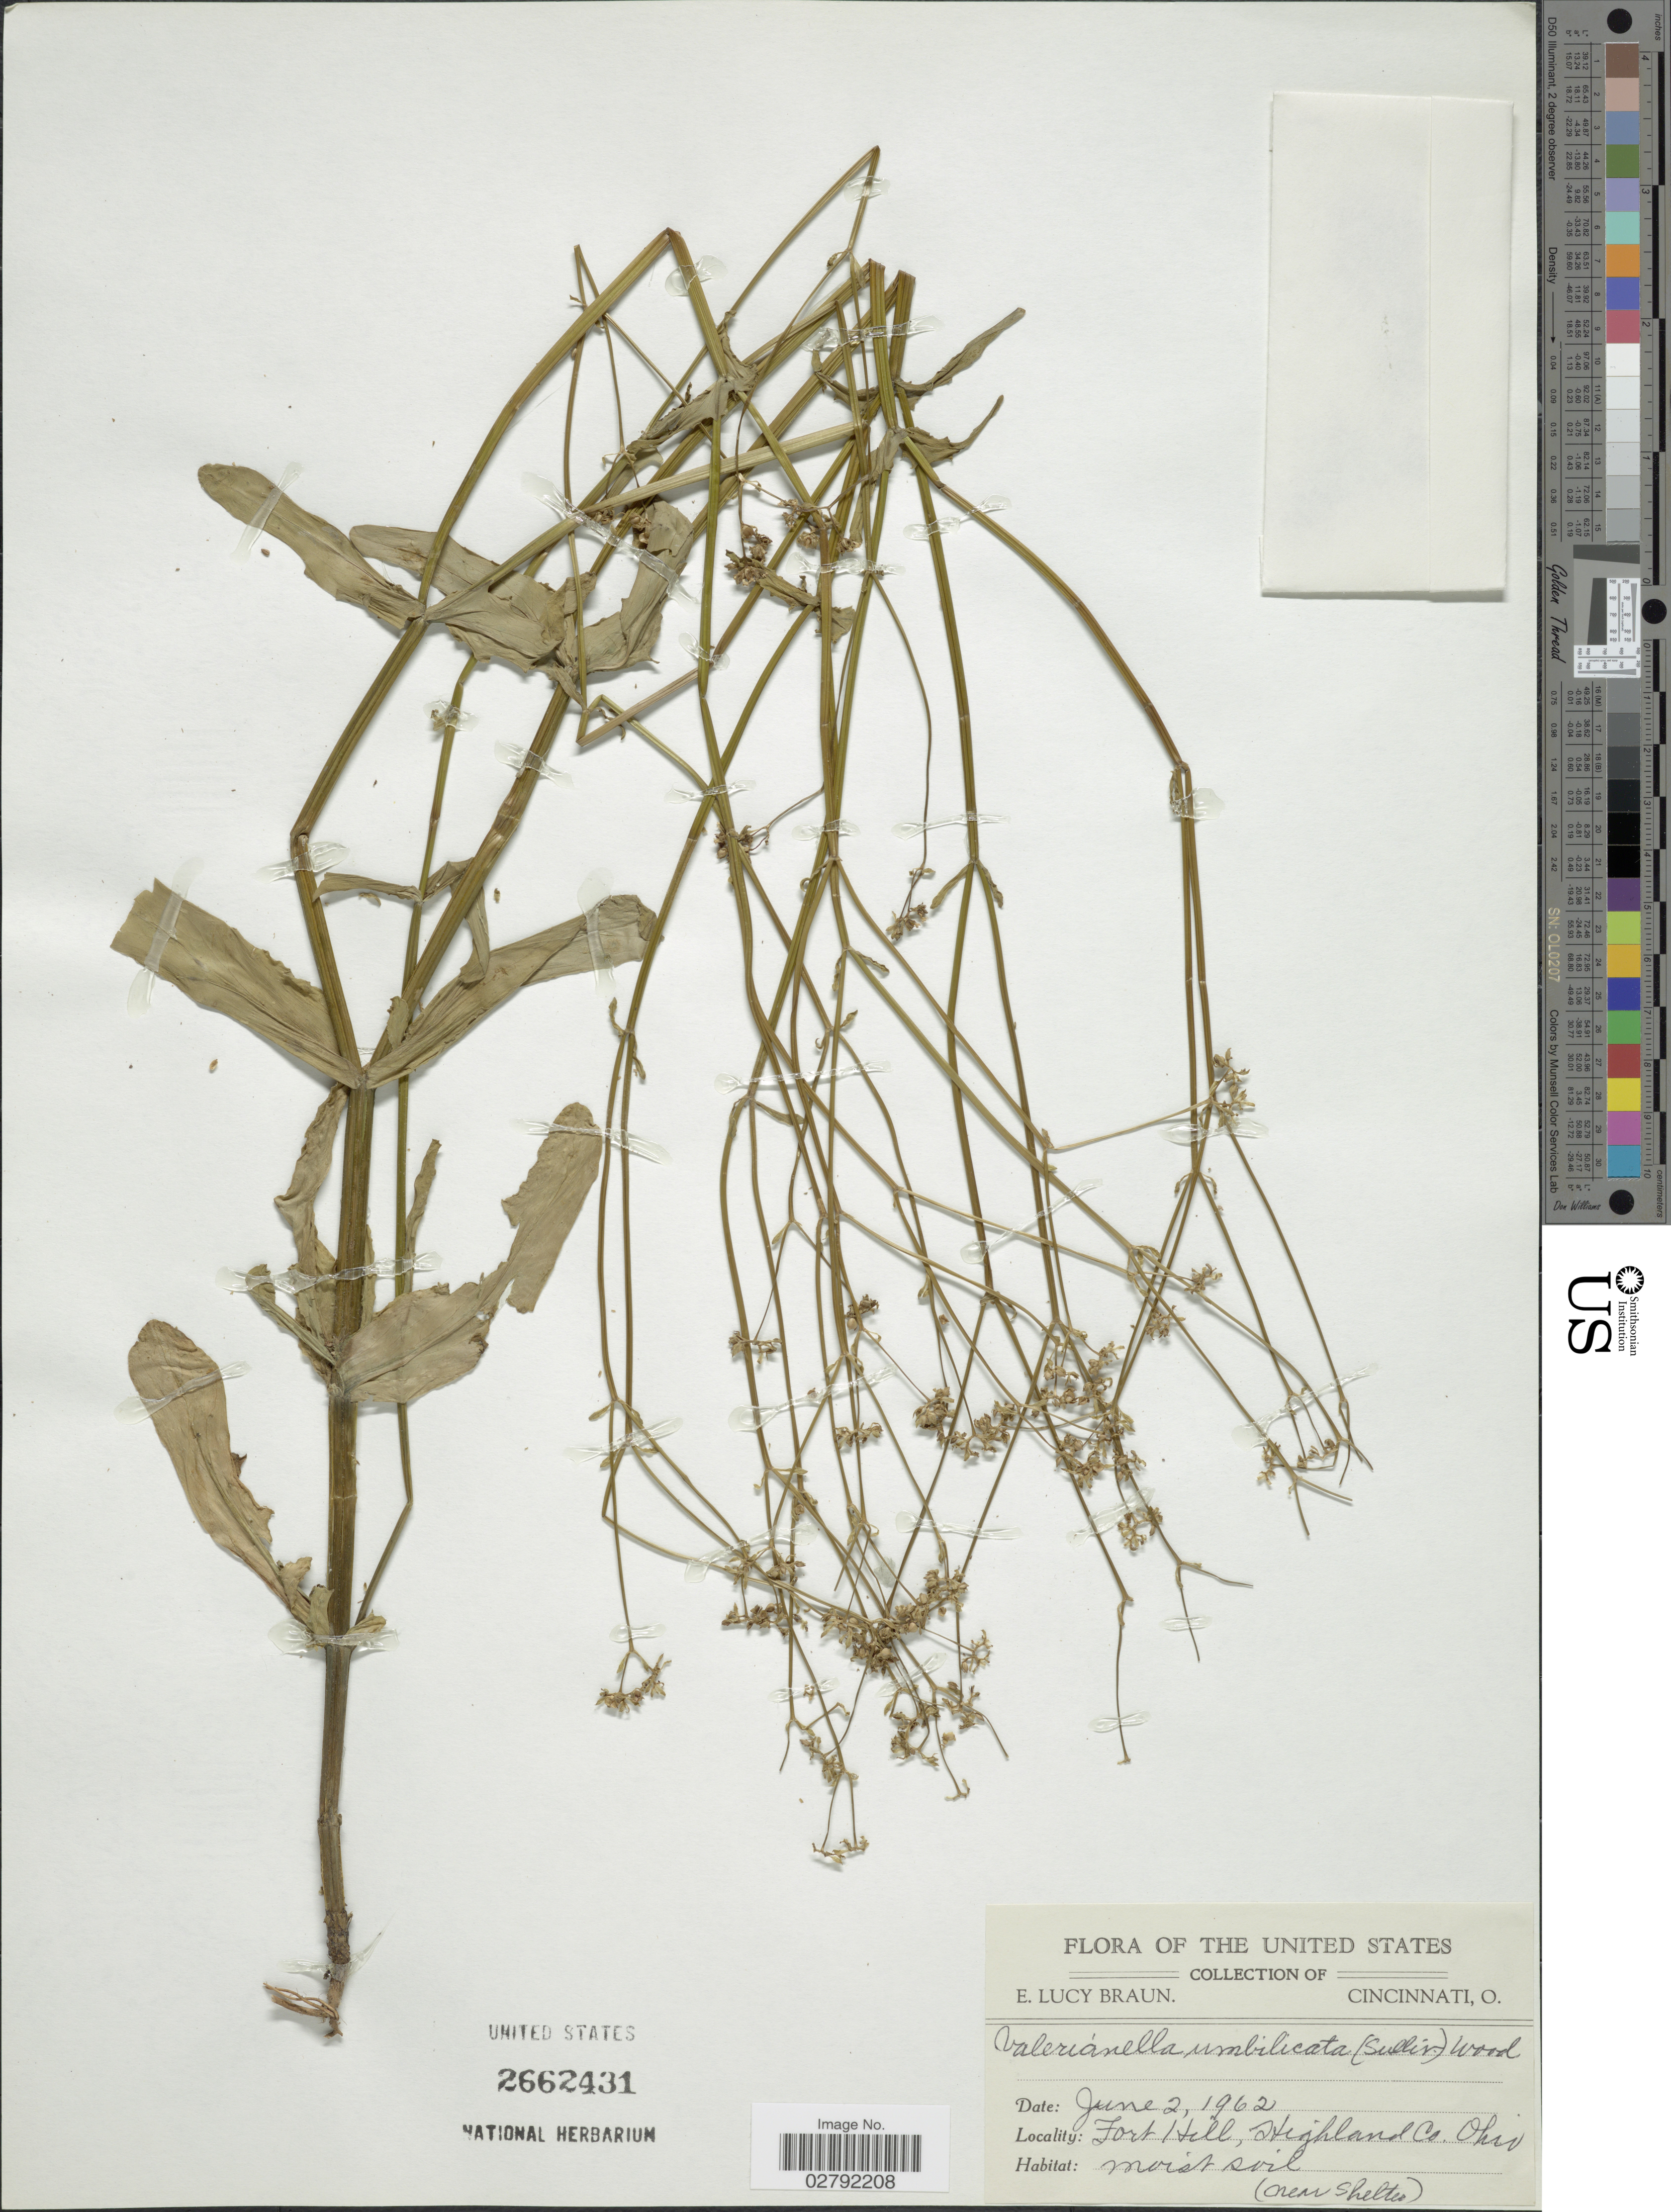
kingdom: Plantae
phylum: Tracheophyta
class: Magnoliopsida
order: Dipsacales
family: Caprifoliaceae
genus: Valerianella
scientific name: Valerianella umbilicata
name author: (Sull.) Alph. Wood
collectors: E. L. Braun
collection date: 1962-06-02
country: United States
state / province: Ohio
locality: Fort Hill, Highland Co. (near Shelter).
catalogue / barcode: US 2662431